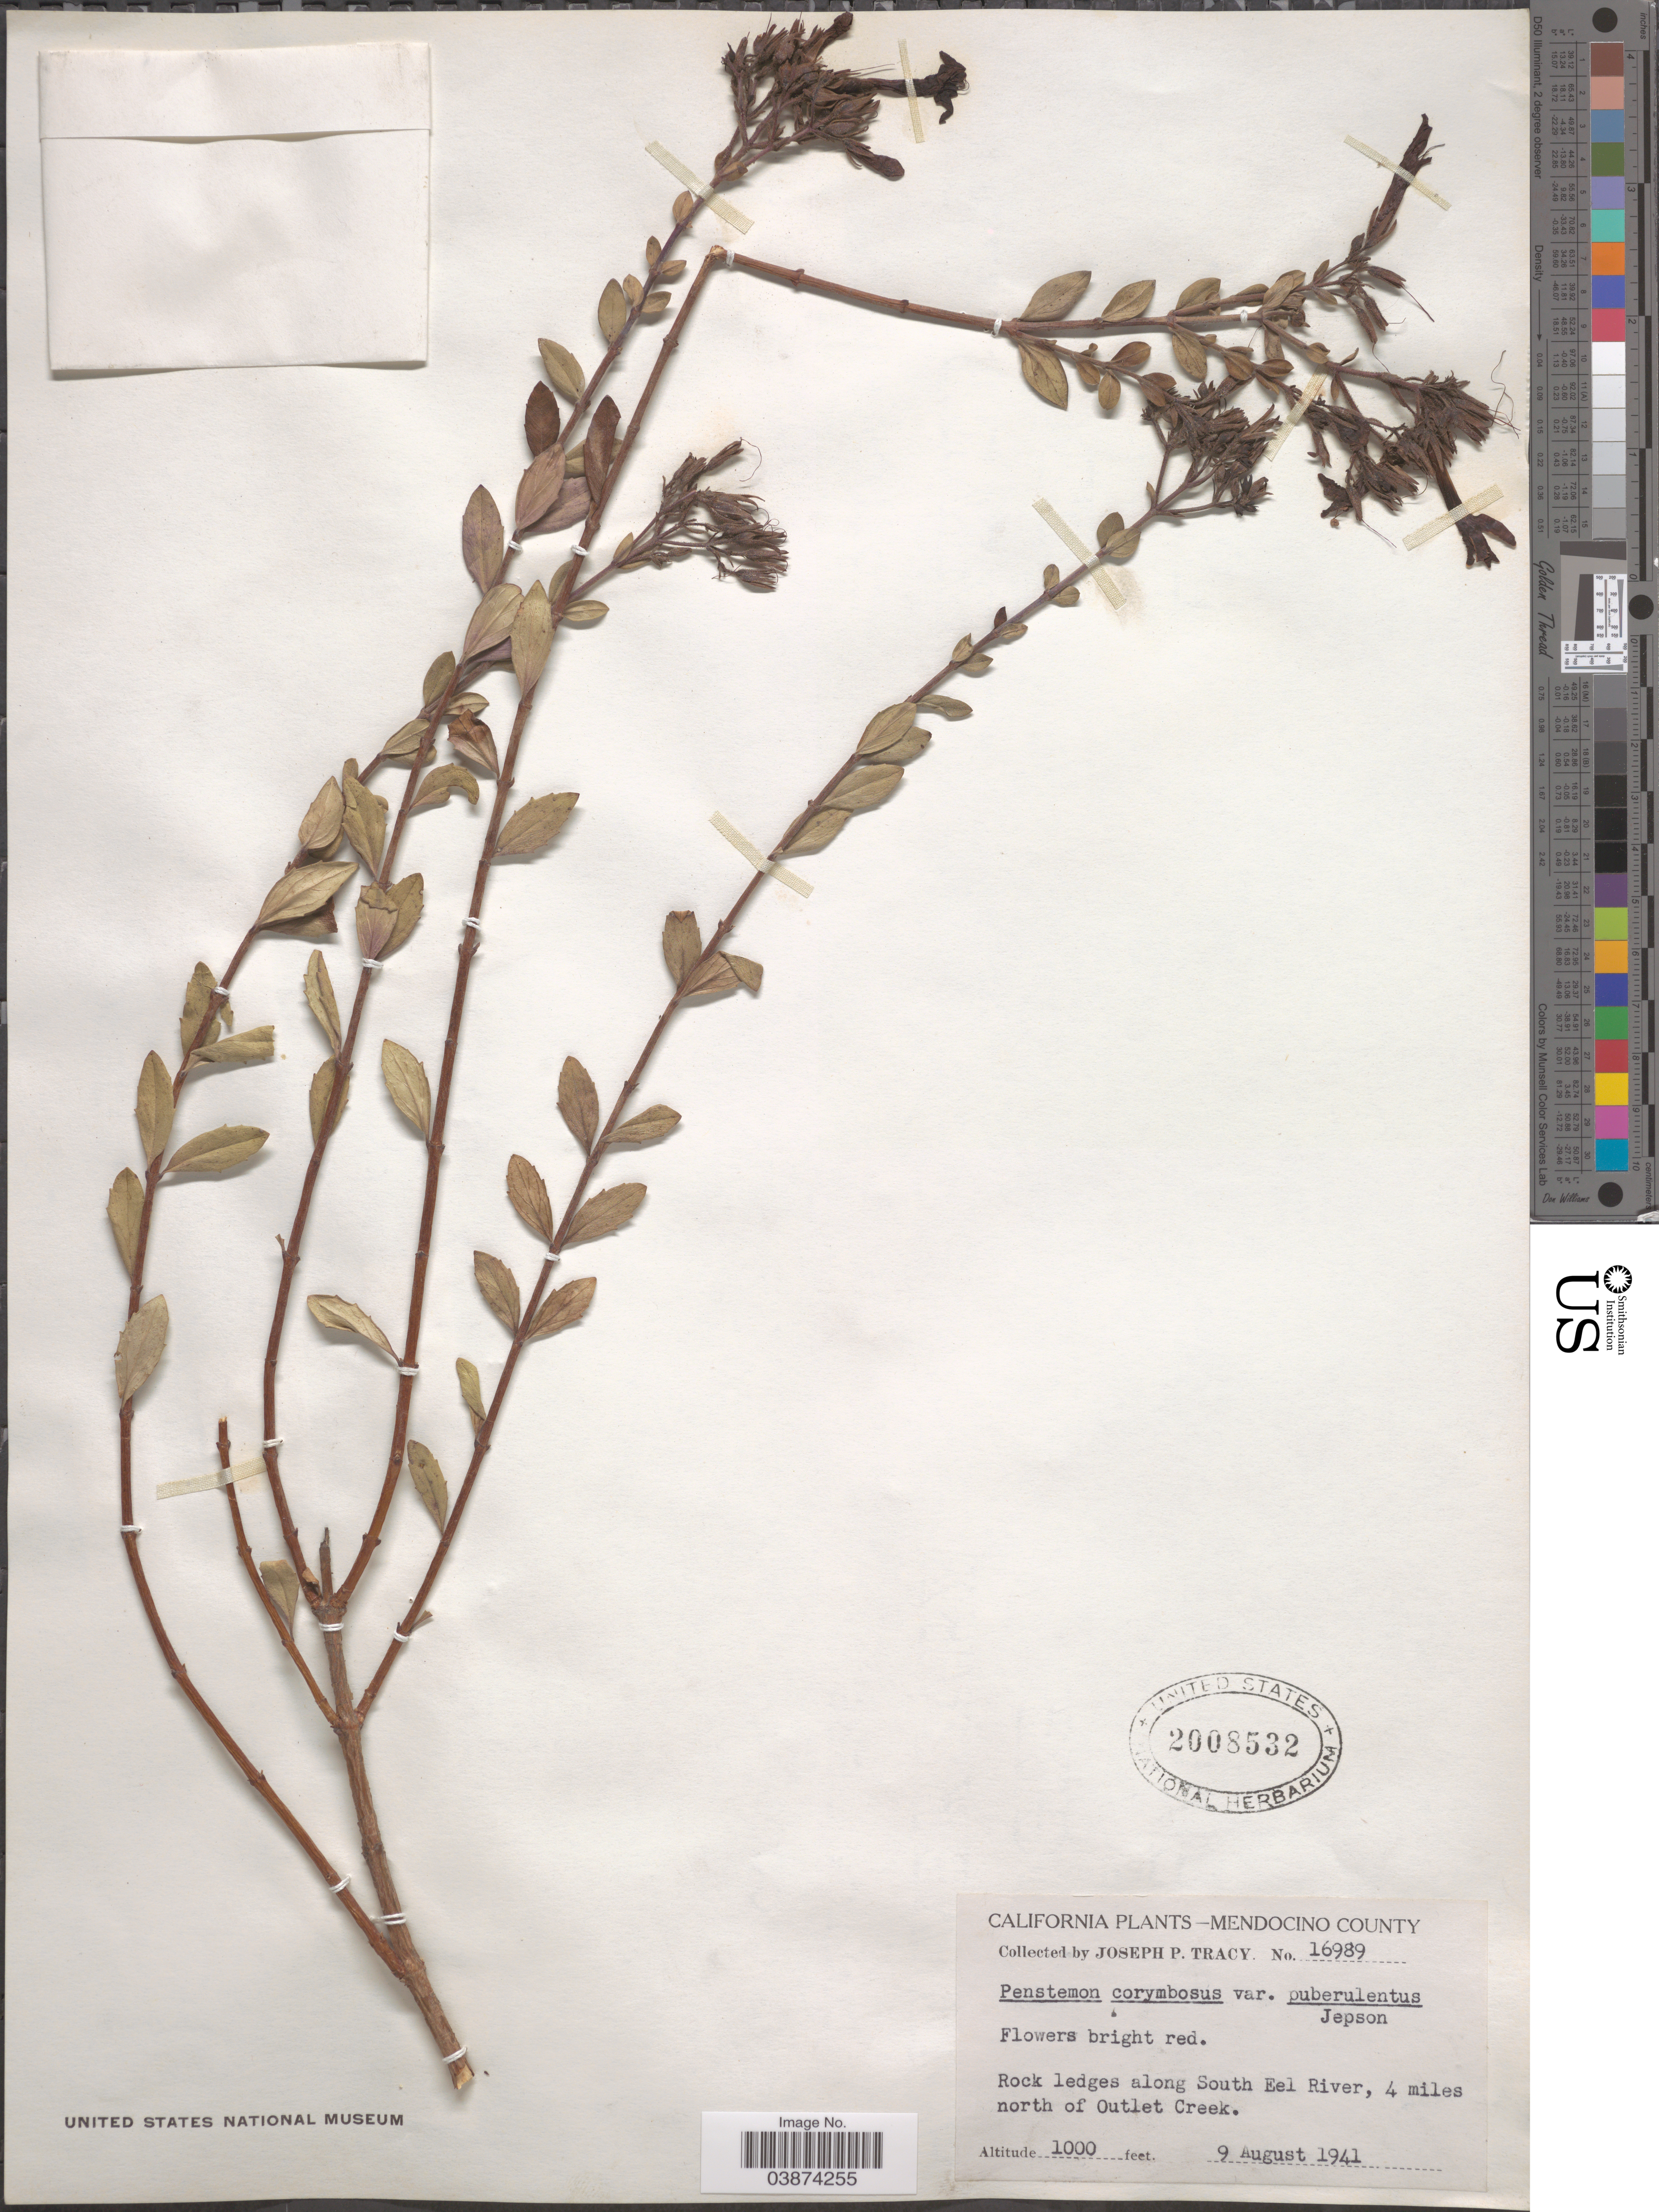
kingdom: Plantae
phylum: Tracheophyta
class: Magnoliopsida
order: Lamiales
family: Plantaginaceae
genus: Penstemon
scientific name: Penstemon corymbosus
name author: Benth.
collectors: J. Tracy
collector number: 16989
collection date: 1941-08-09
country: United States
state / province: California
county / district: Mendocino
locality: Mendocino County. Rock ledges along South Eel River, 4 miles north of Outlet Creek.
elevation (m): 305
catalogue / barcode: US 2008532